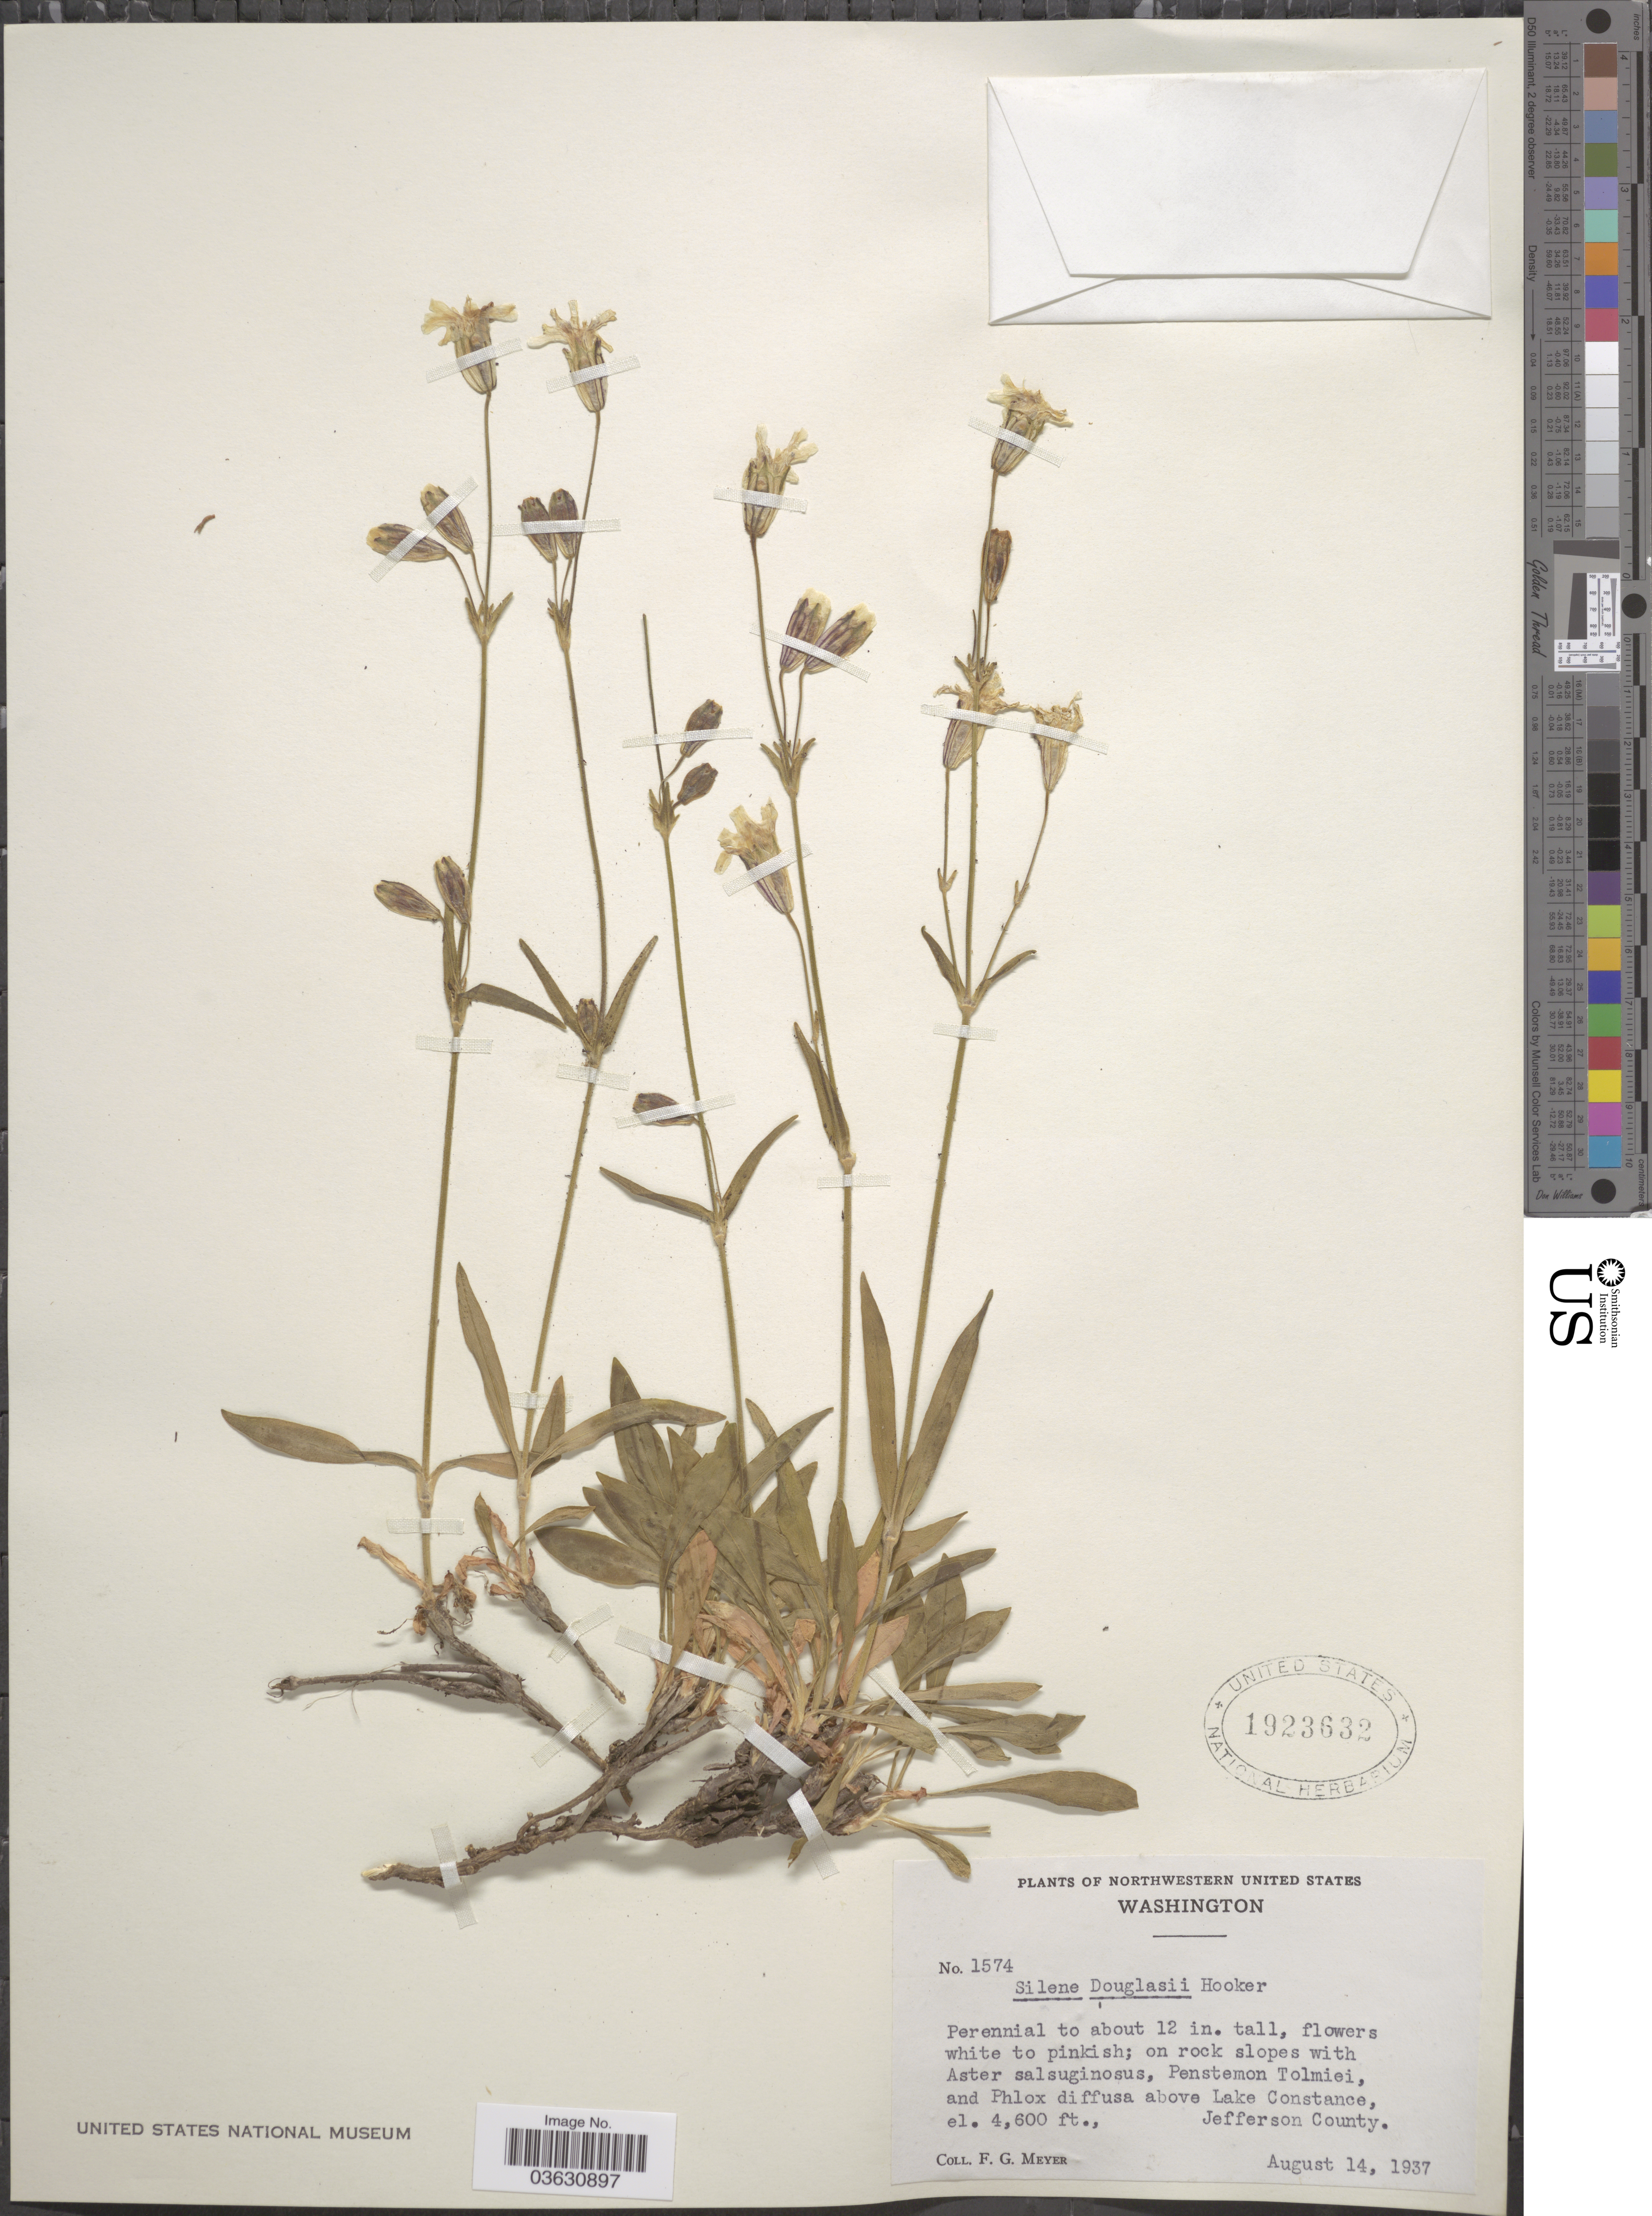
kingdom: Plantae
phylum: Tracheophyta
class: Magnoliopsida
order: Caryophyllales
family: Caryophyllaceae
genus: Silene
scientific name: Silene douglasii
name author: Hook.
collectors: F. G. Meyer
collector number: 1574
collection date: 1937-08-14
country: United States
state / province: Washington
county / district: Jefferson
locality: Northwestern United States. Above Lake Constance, Jefferson County.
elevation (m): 1402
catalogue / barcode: US 1923632